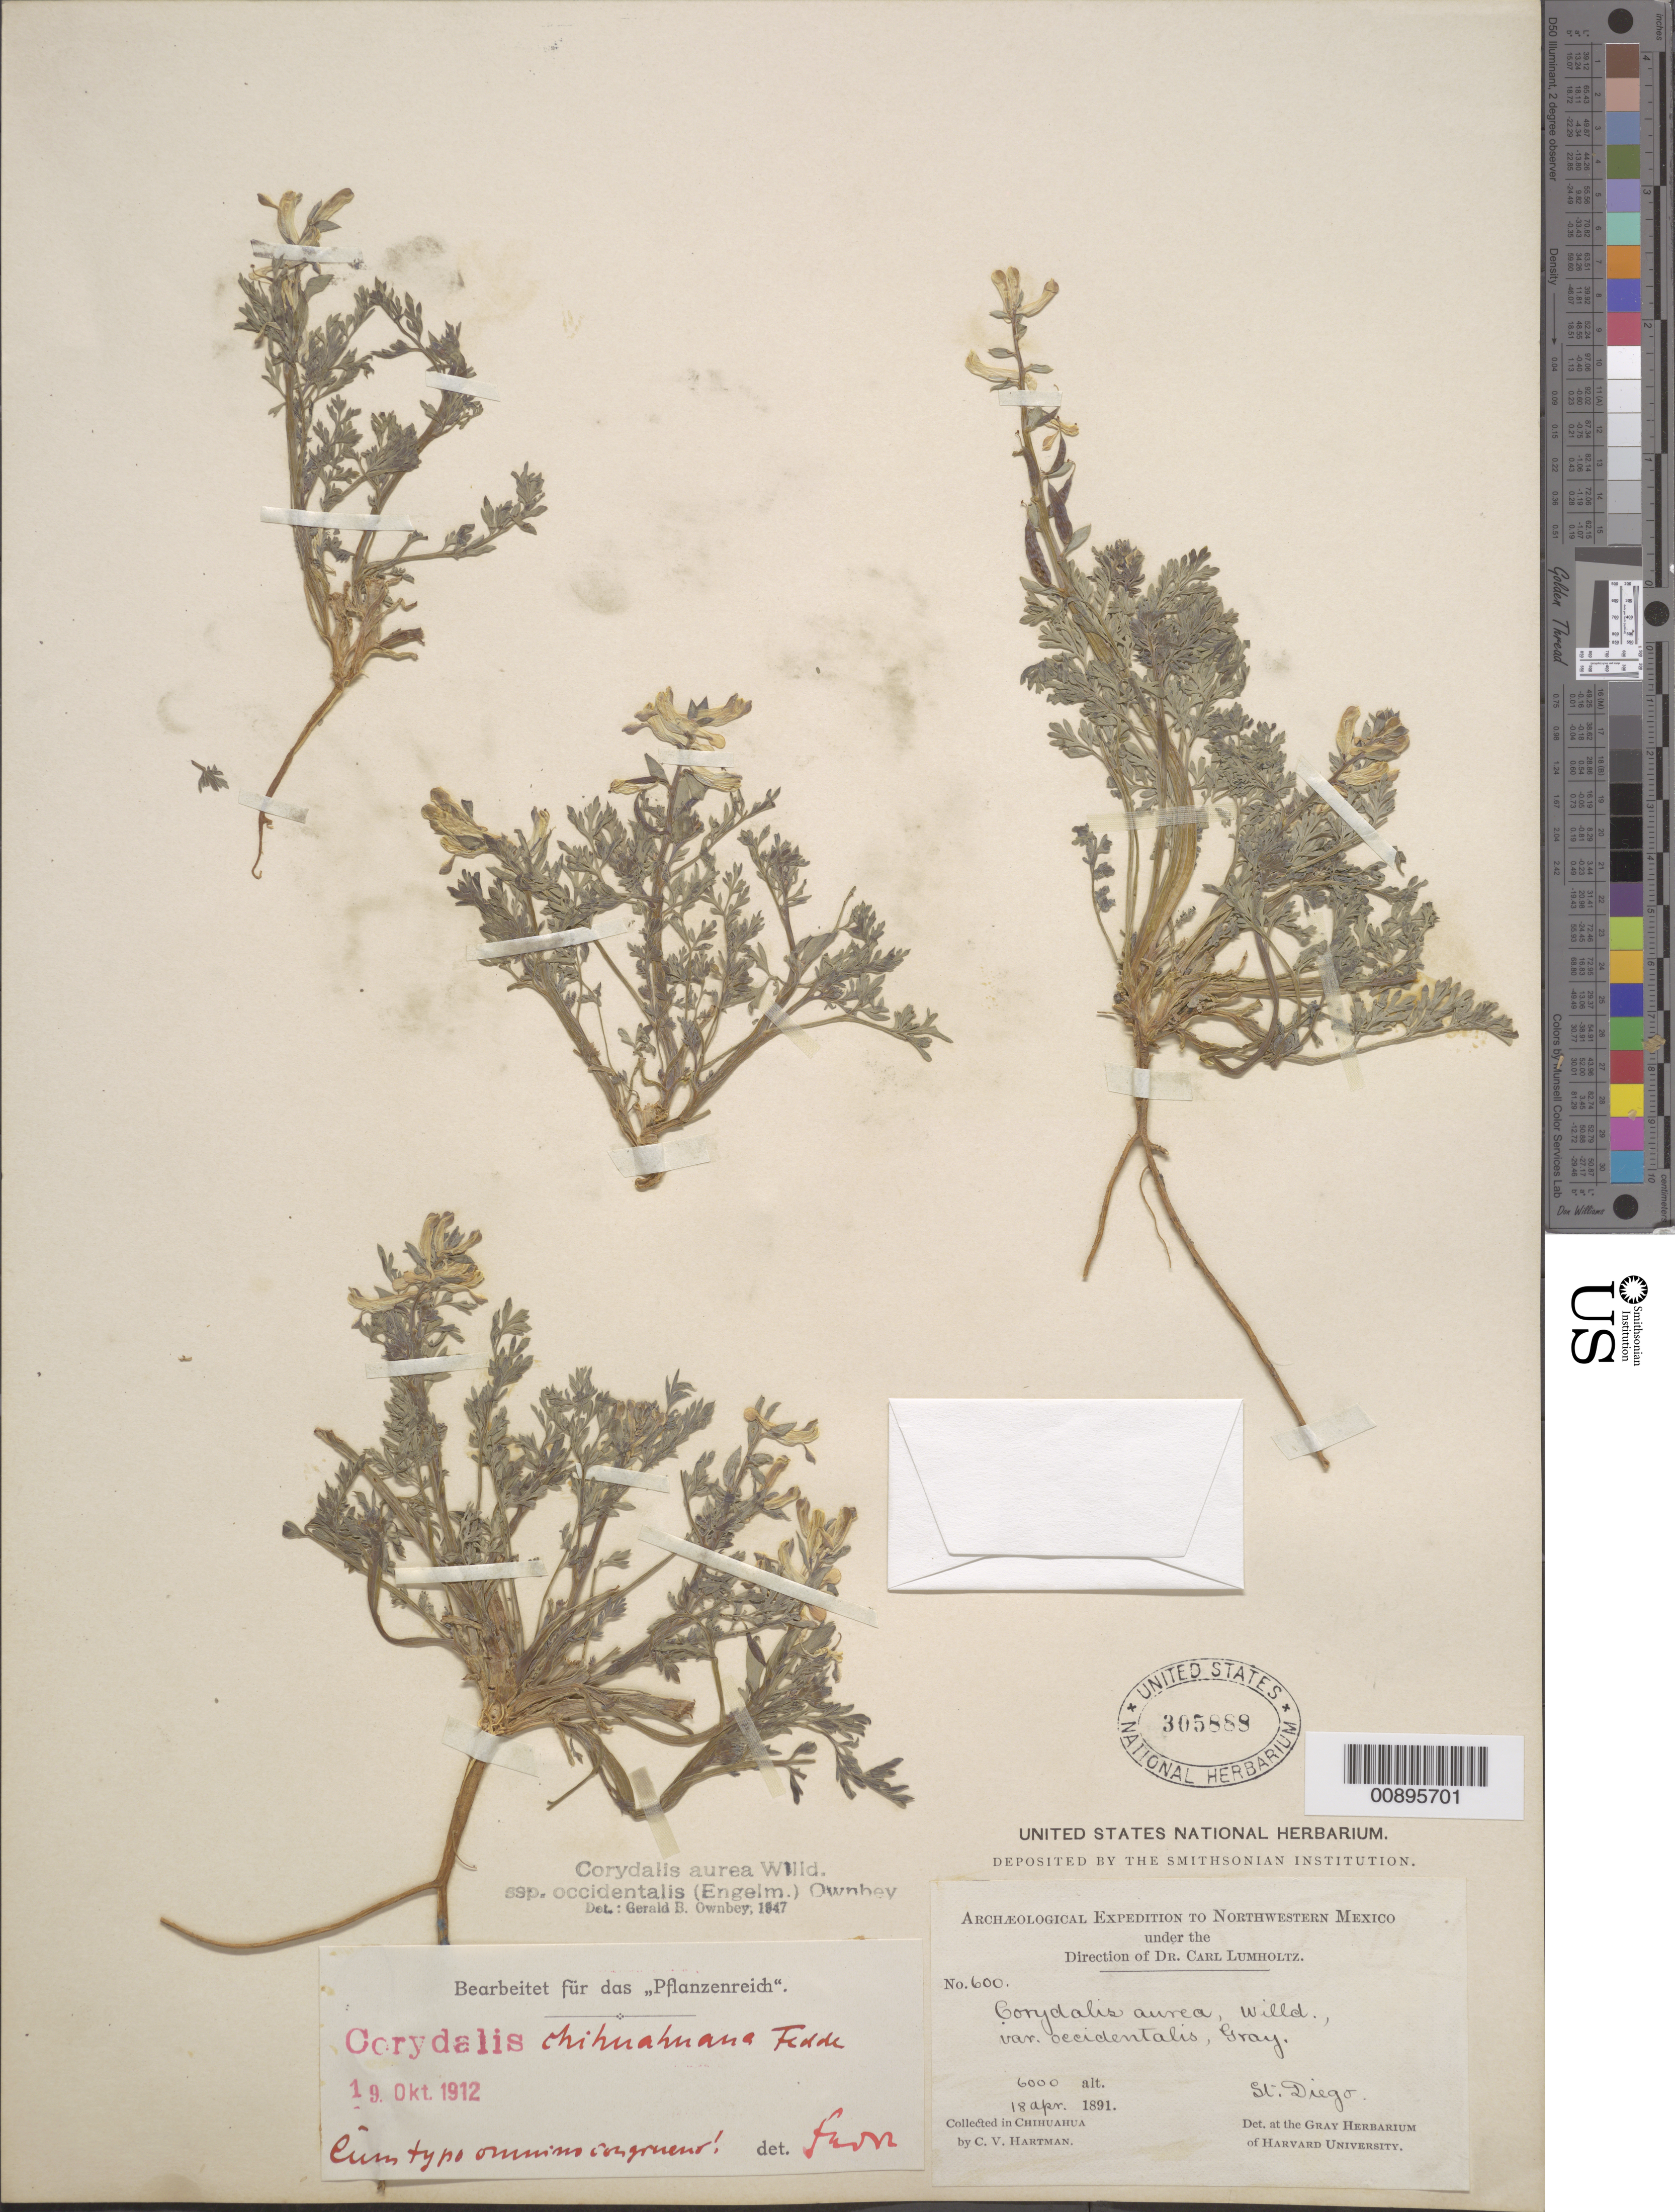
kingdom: Plantae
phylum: Tracheophyta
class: Magnoliopsida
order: Ranunculales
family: Papaveraceae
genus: Corydalis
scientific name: Corydalis aurea subsp. occidentalis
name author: Willd.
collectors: C. V. Hartman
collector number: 600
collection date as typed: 18 Apr 1891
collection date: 1891-04-18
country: Mexico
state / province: Chihuahua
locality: St. Diego, Chihuahua.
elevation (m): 1829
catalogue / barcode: US 305888